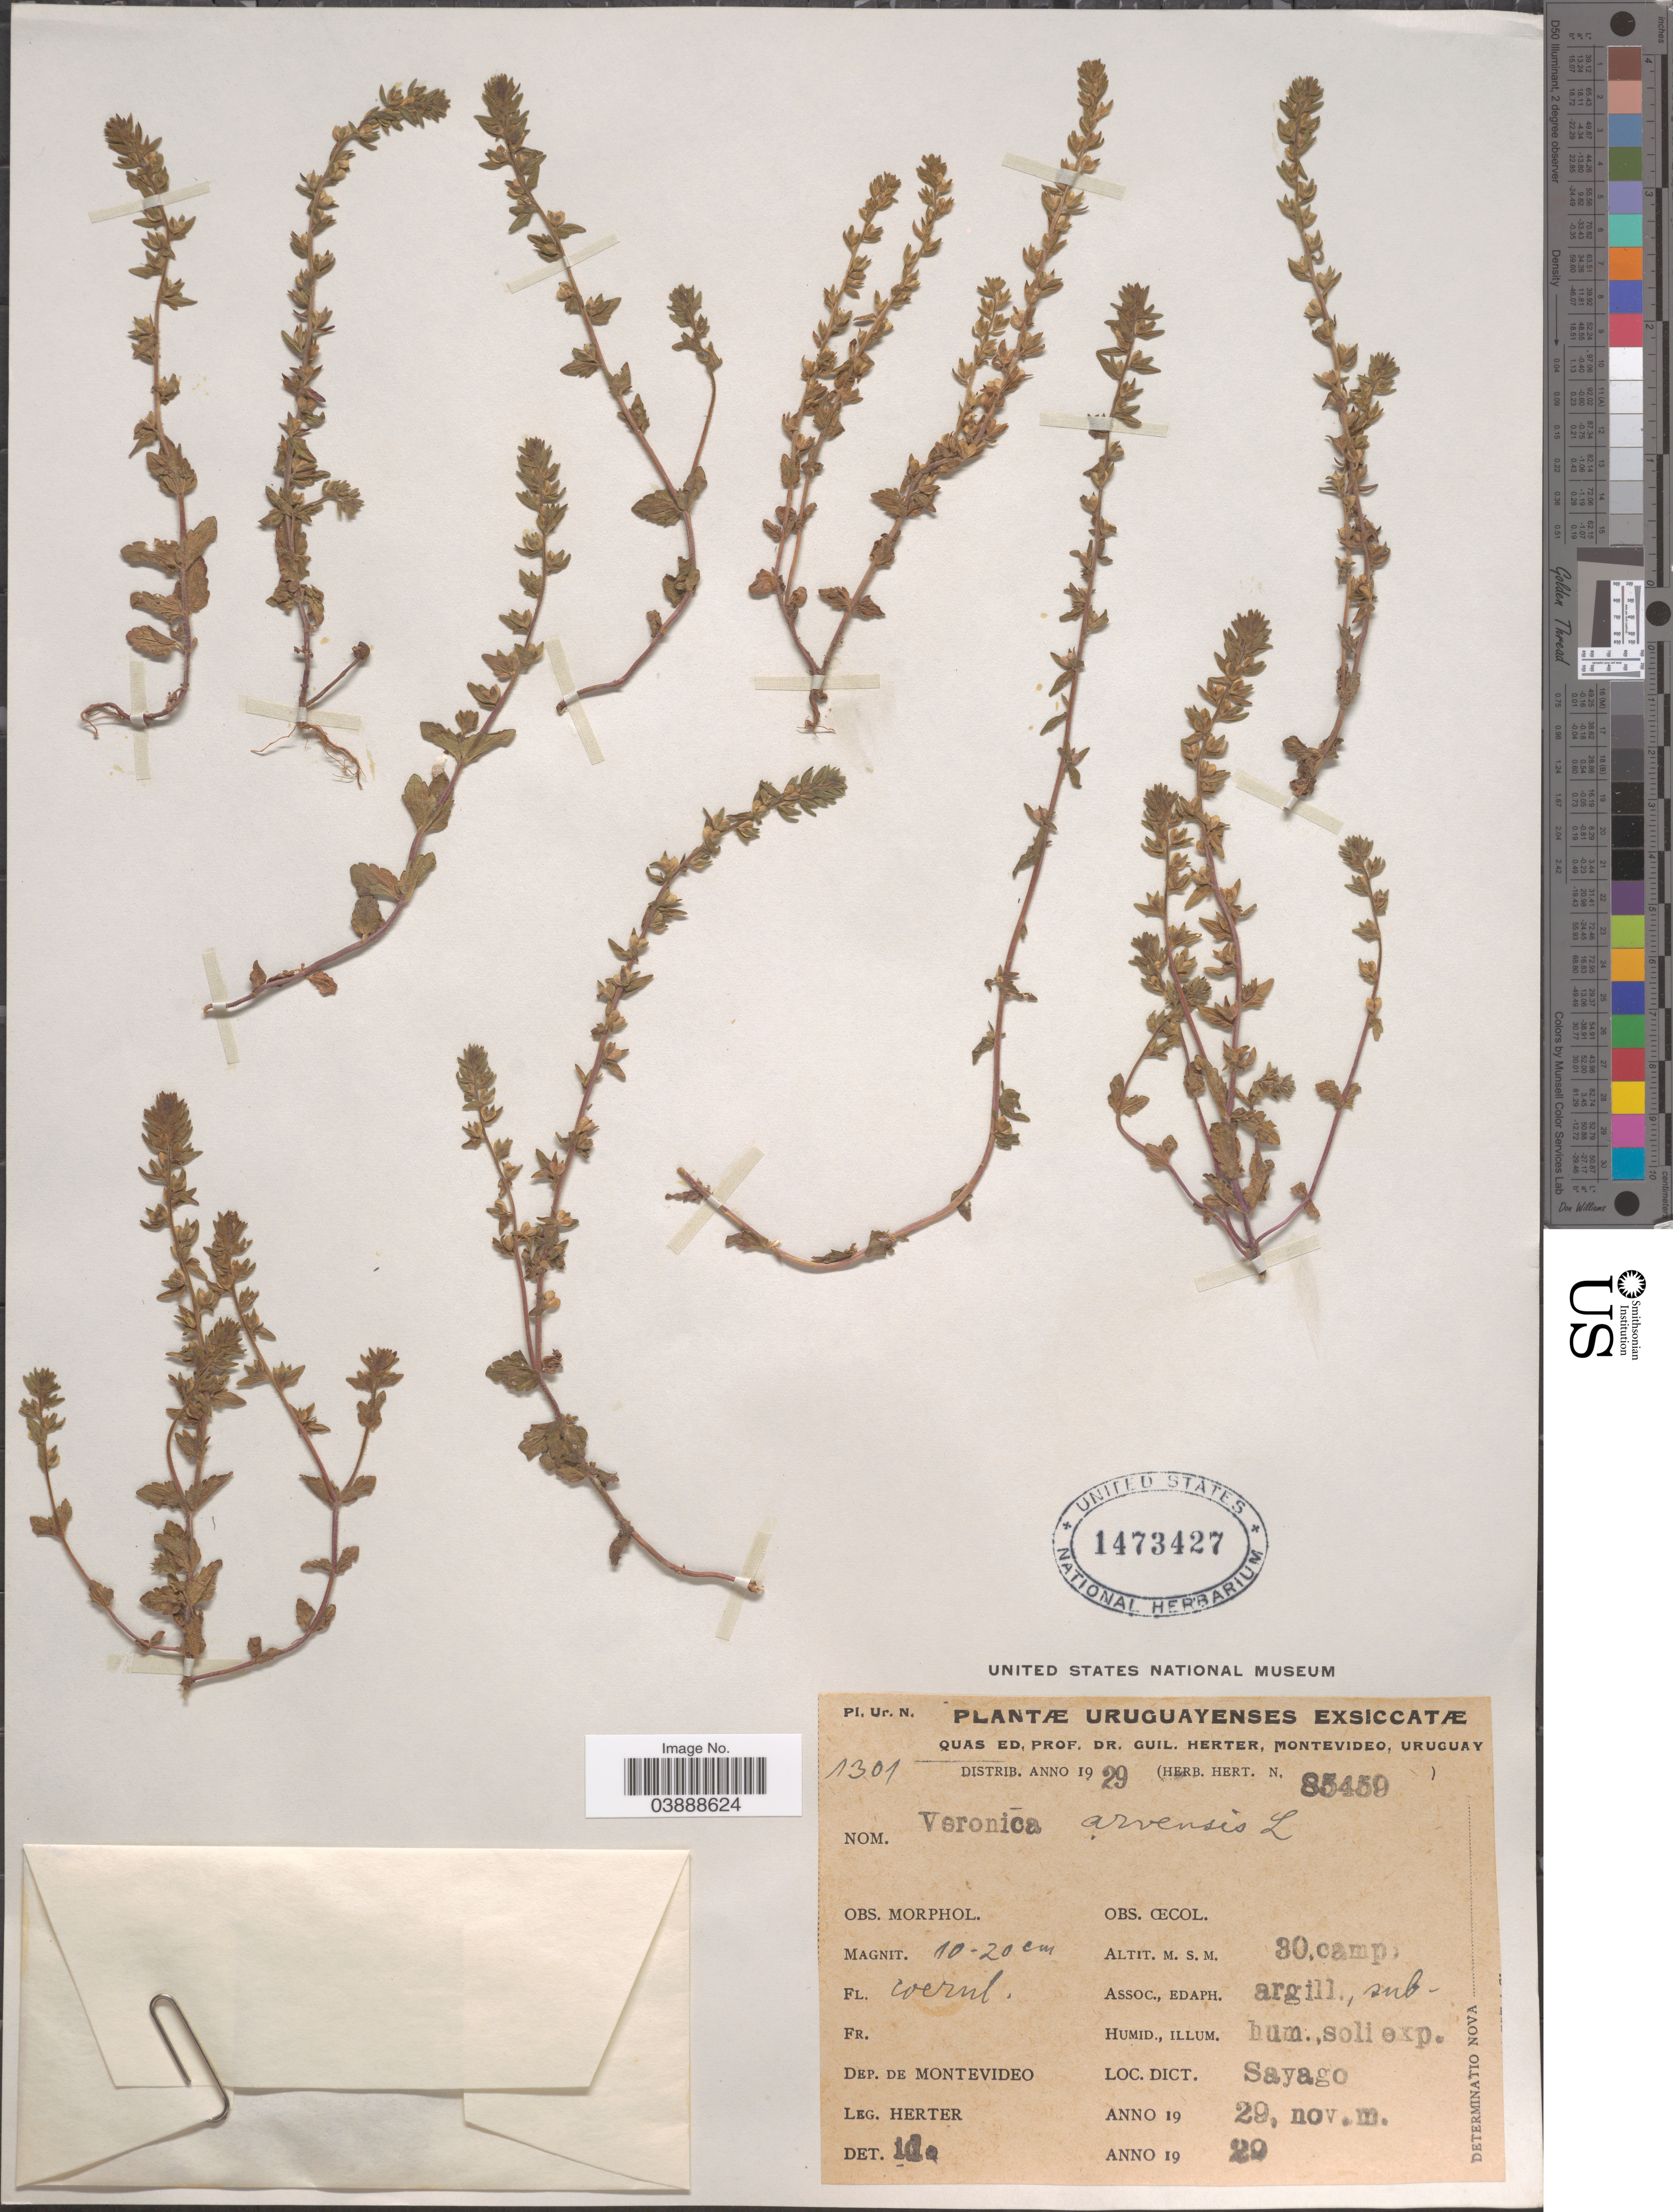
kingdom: Plantae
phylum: Tracheophyta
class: Magnoliopsida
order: Lamiales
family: Plantaginaceae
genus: Veronica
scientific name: Veronica arvensis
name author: L.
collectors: G. Herter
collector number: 1301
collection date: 1929-11-29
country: Uruguay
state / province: Montevideo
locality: Dep. de Montevideo. Loc. Dict. Sayago.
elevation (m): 30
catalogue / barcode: US 1473427